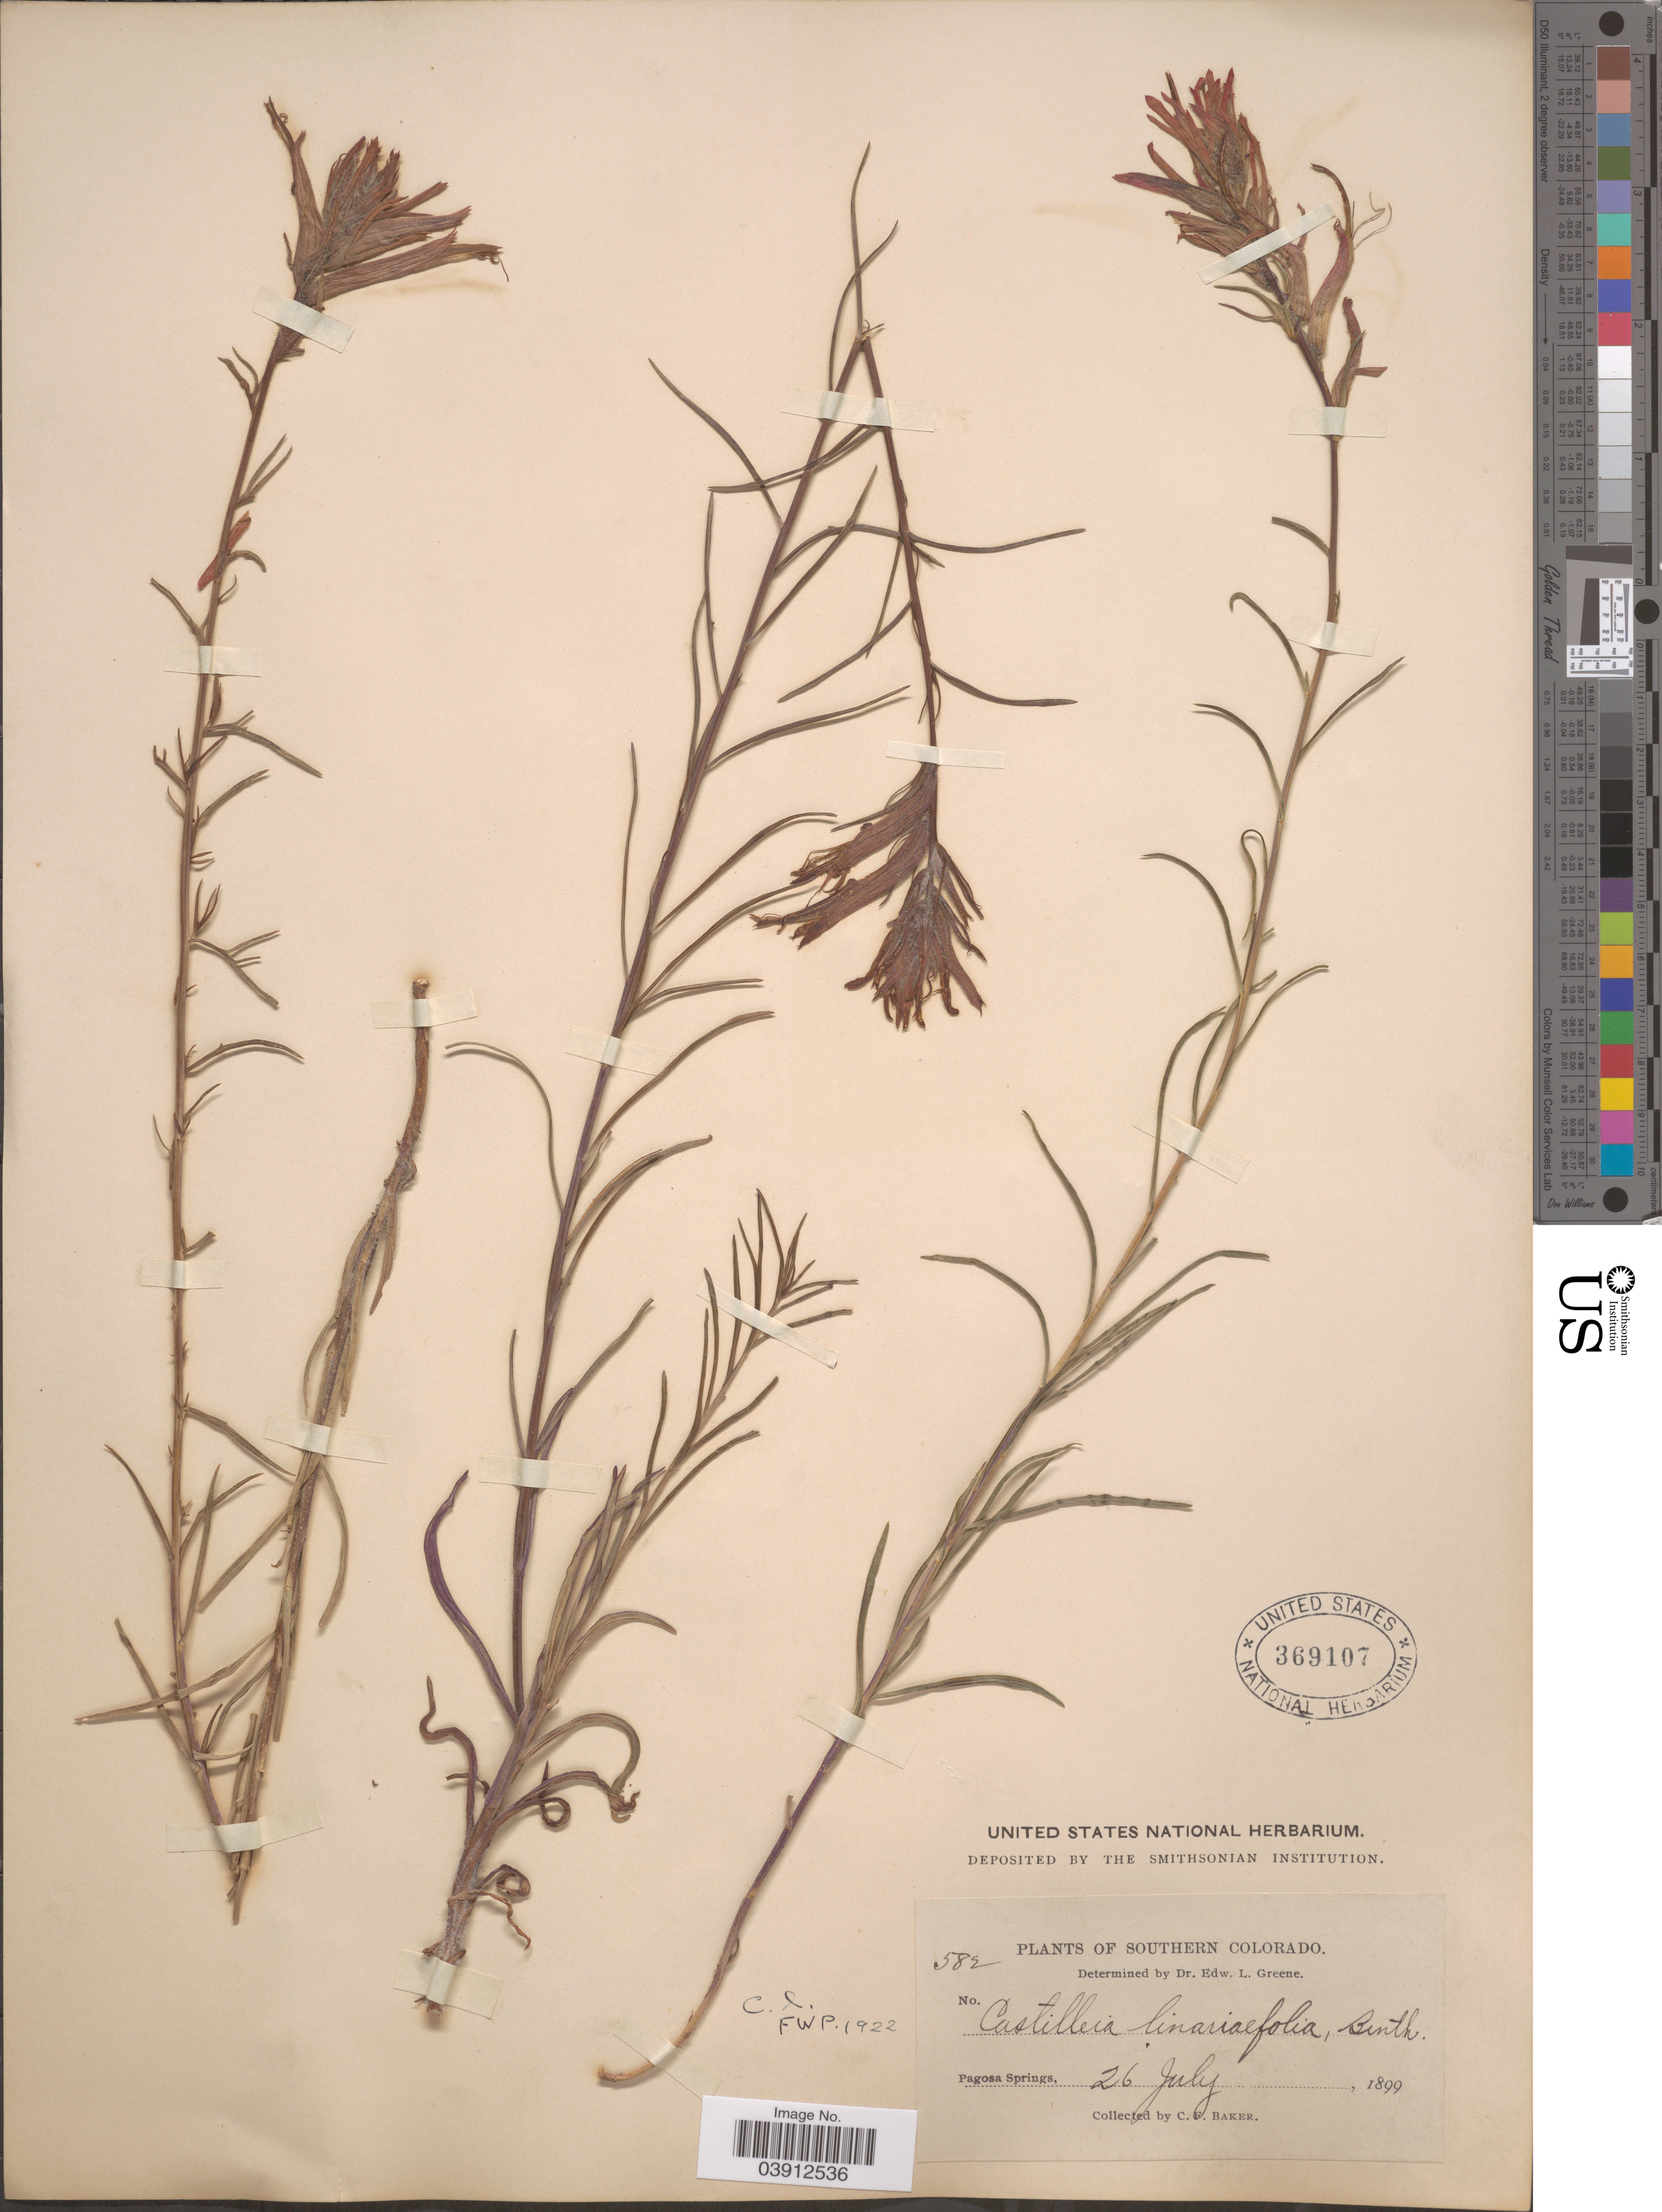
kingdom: Plantae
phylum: Tracheophyta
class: Magnoliopsida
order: Lamiales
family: Orobanchaceae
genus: Castilleja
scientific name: Castilleja linariifolia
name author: Benth.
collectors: C. F. Baker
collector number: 582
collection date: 1899-07-26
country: United States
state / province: Colorado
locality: Southern Colorado. Pagosa Springs.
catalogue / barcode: US 369107